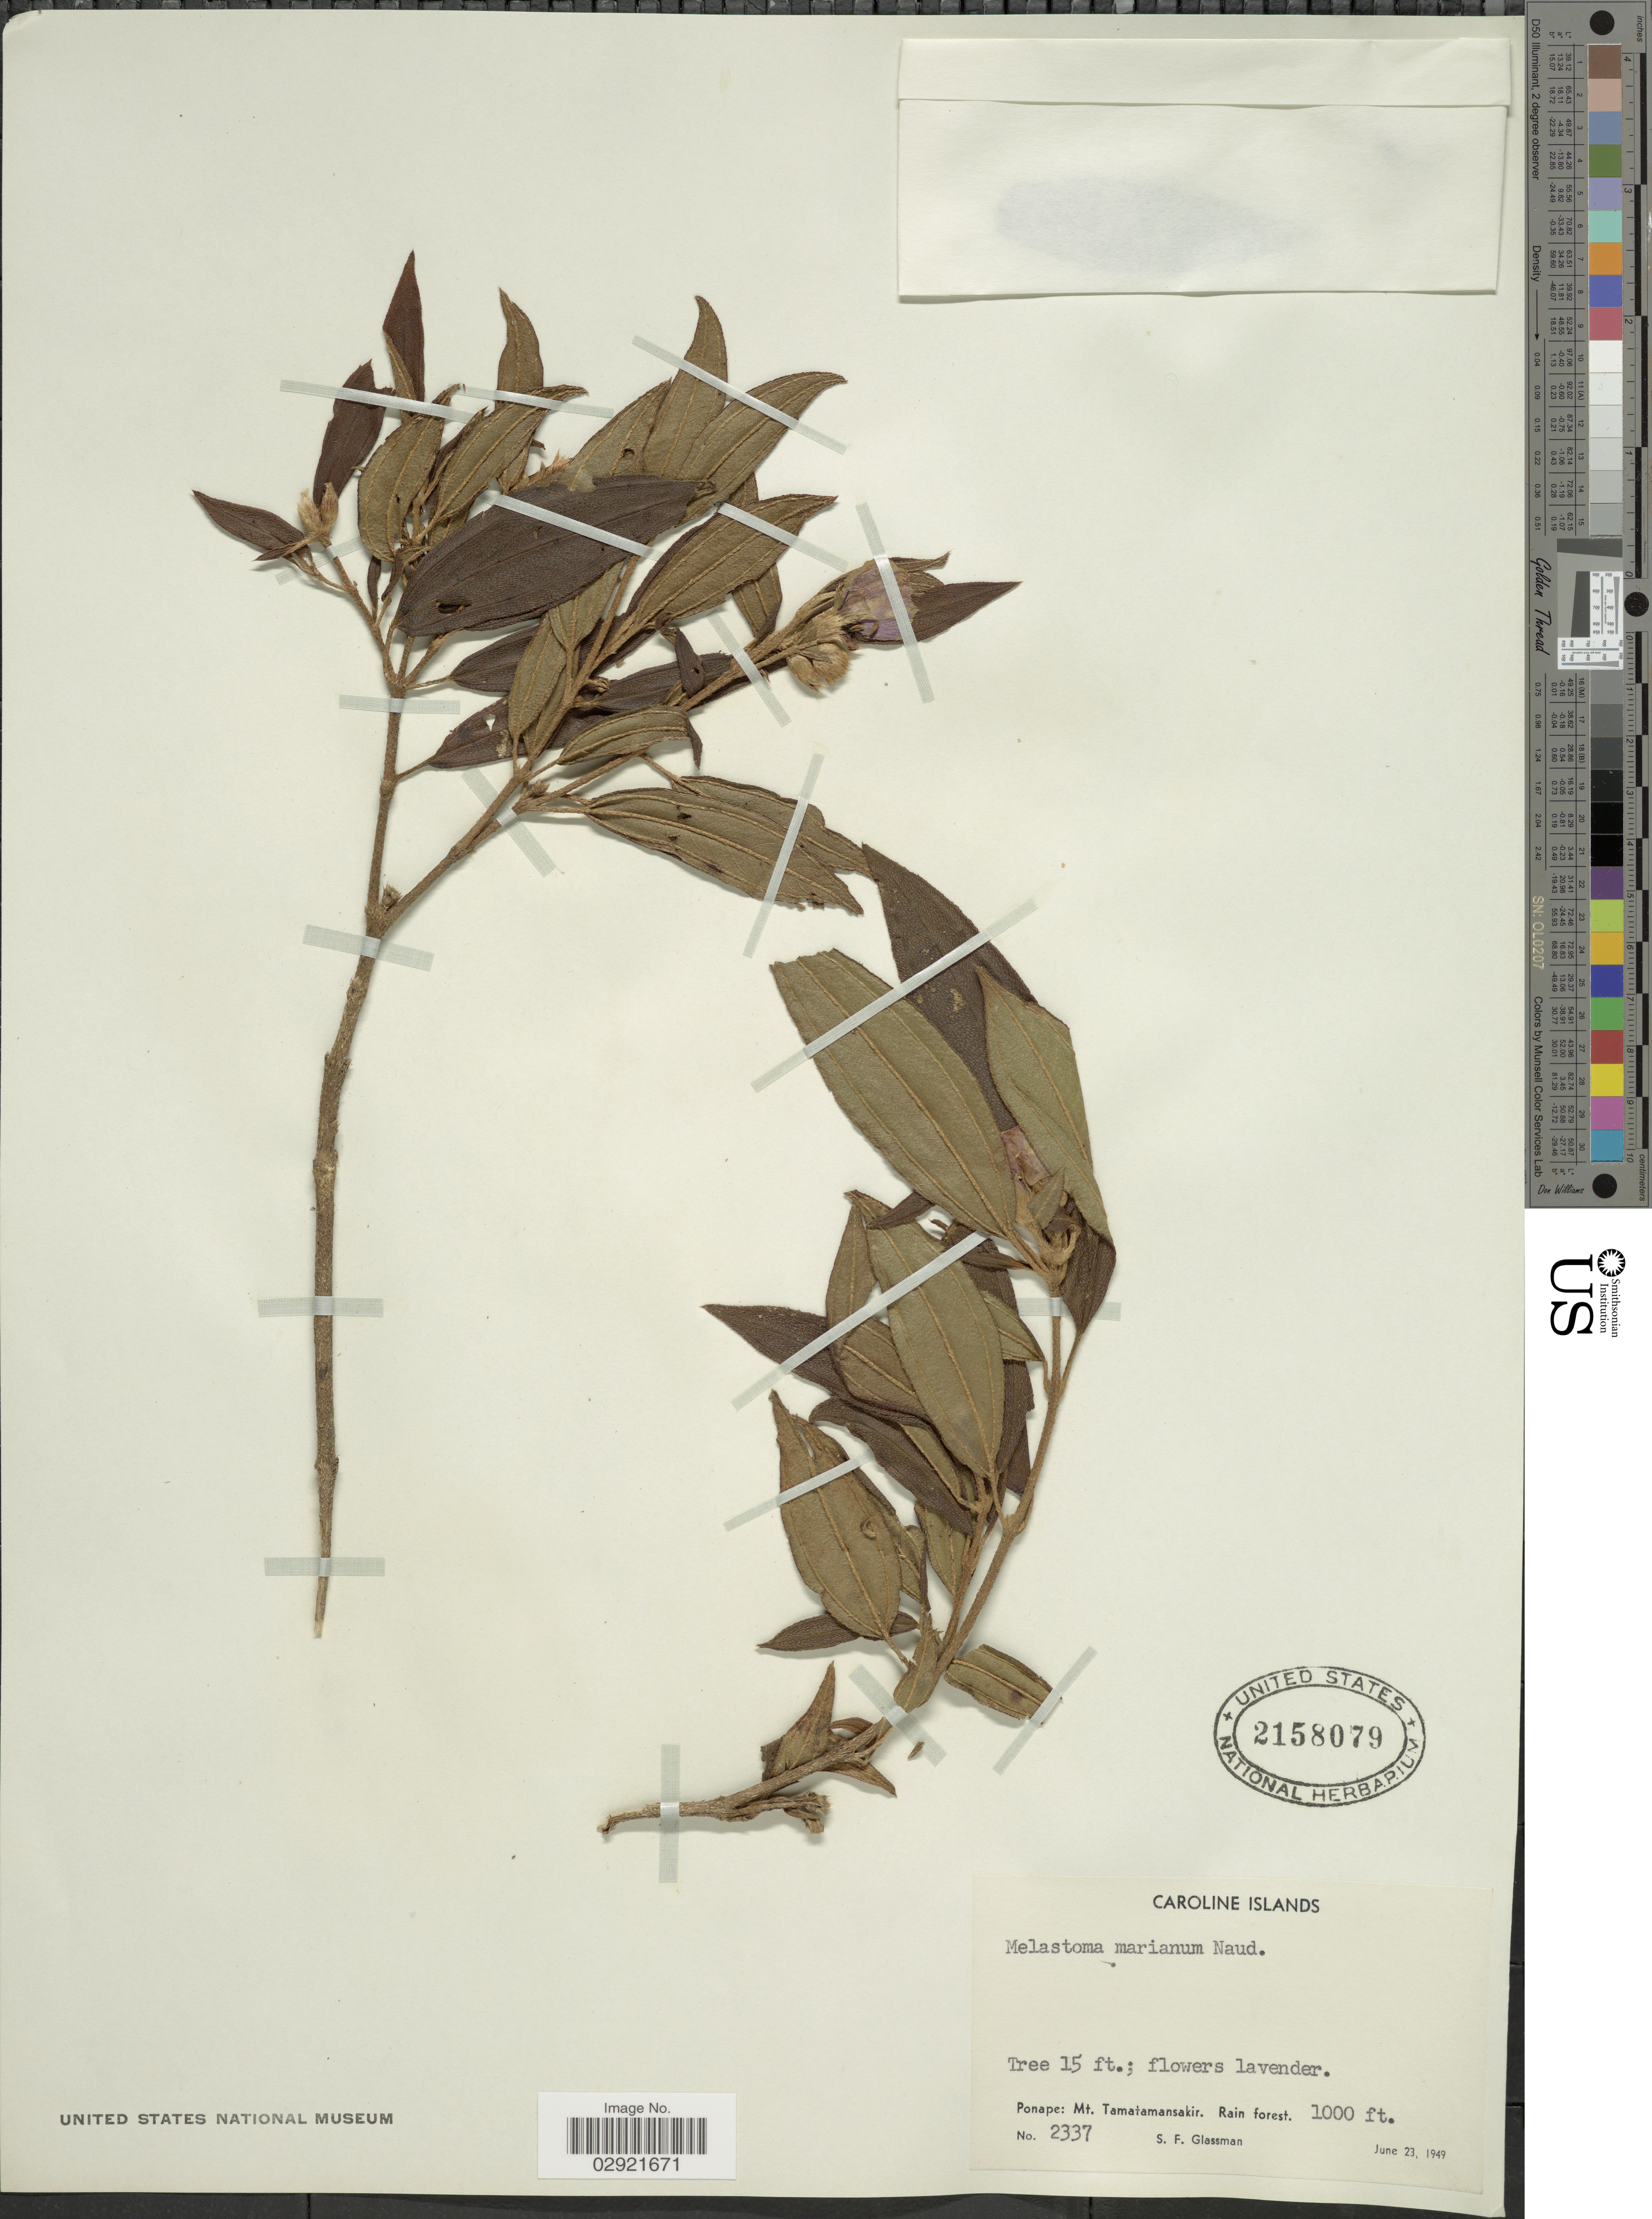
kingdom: Plantae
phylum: Tracheophyta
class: Magnoliopsida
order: Myrtales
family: Melastomataceae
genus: Melastoma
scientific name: Melastoma malabathricum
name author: L.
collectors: S. F. Glassman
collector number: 2337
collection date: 1949-06-23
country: Micronesia, Federated States of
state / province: Pohnpei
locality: Caroline Islands. Ponape: Mt. Tamatamansakir.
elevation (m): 305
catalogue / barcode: US 2158079